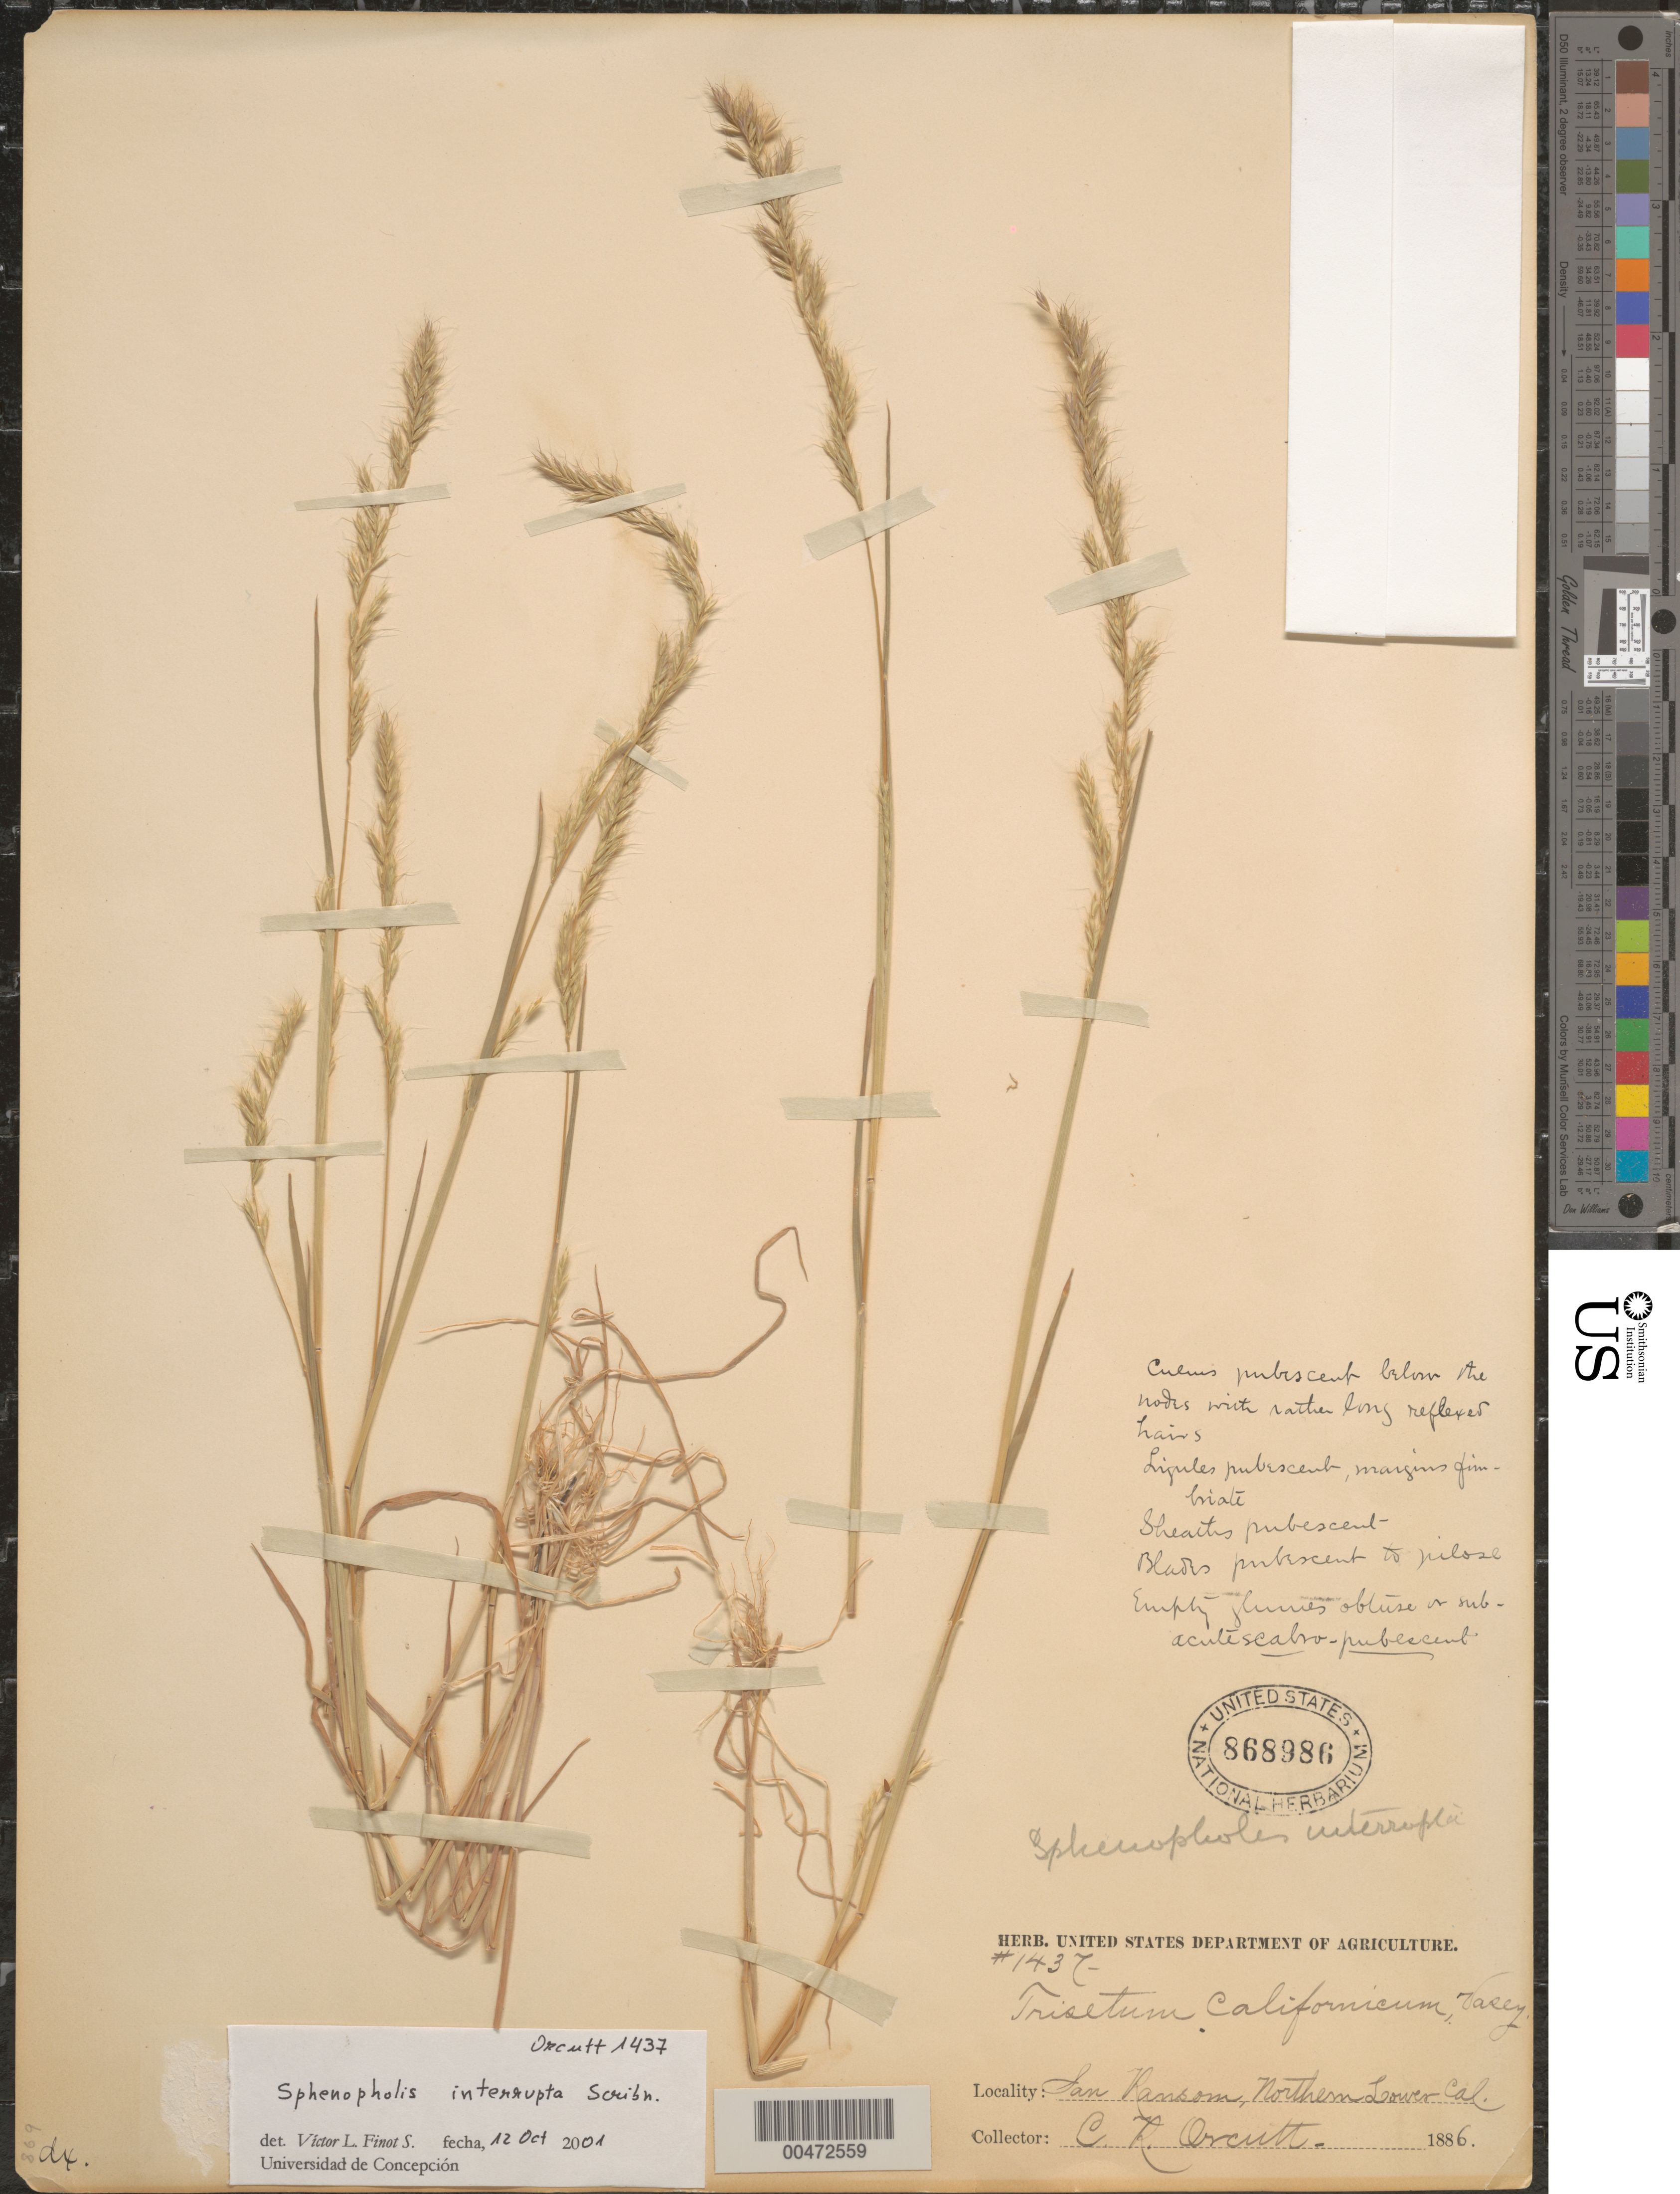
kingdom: Plantae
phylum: Tracheophyta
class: Liliopsida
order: Poales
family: Poaceae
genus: Sphenopholis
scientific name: Sphenopholis interrupta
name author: (Buckley) Scribn.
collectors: C. R. Orcutt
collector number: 1437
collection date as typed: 1886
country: Mexico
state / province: Baja California Norte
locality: San Ransom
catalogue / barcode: US 868986